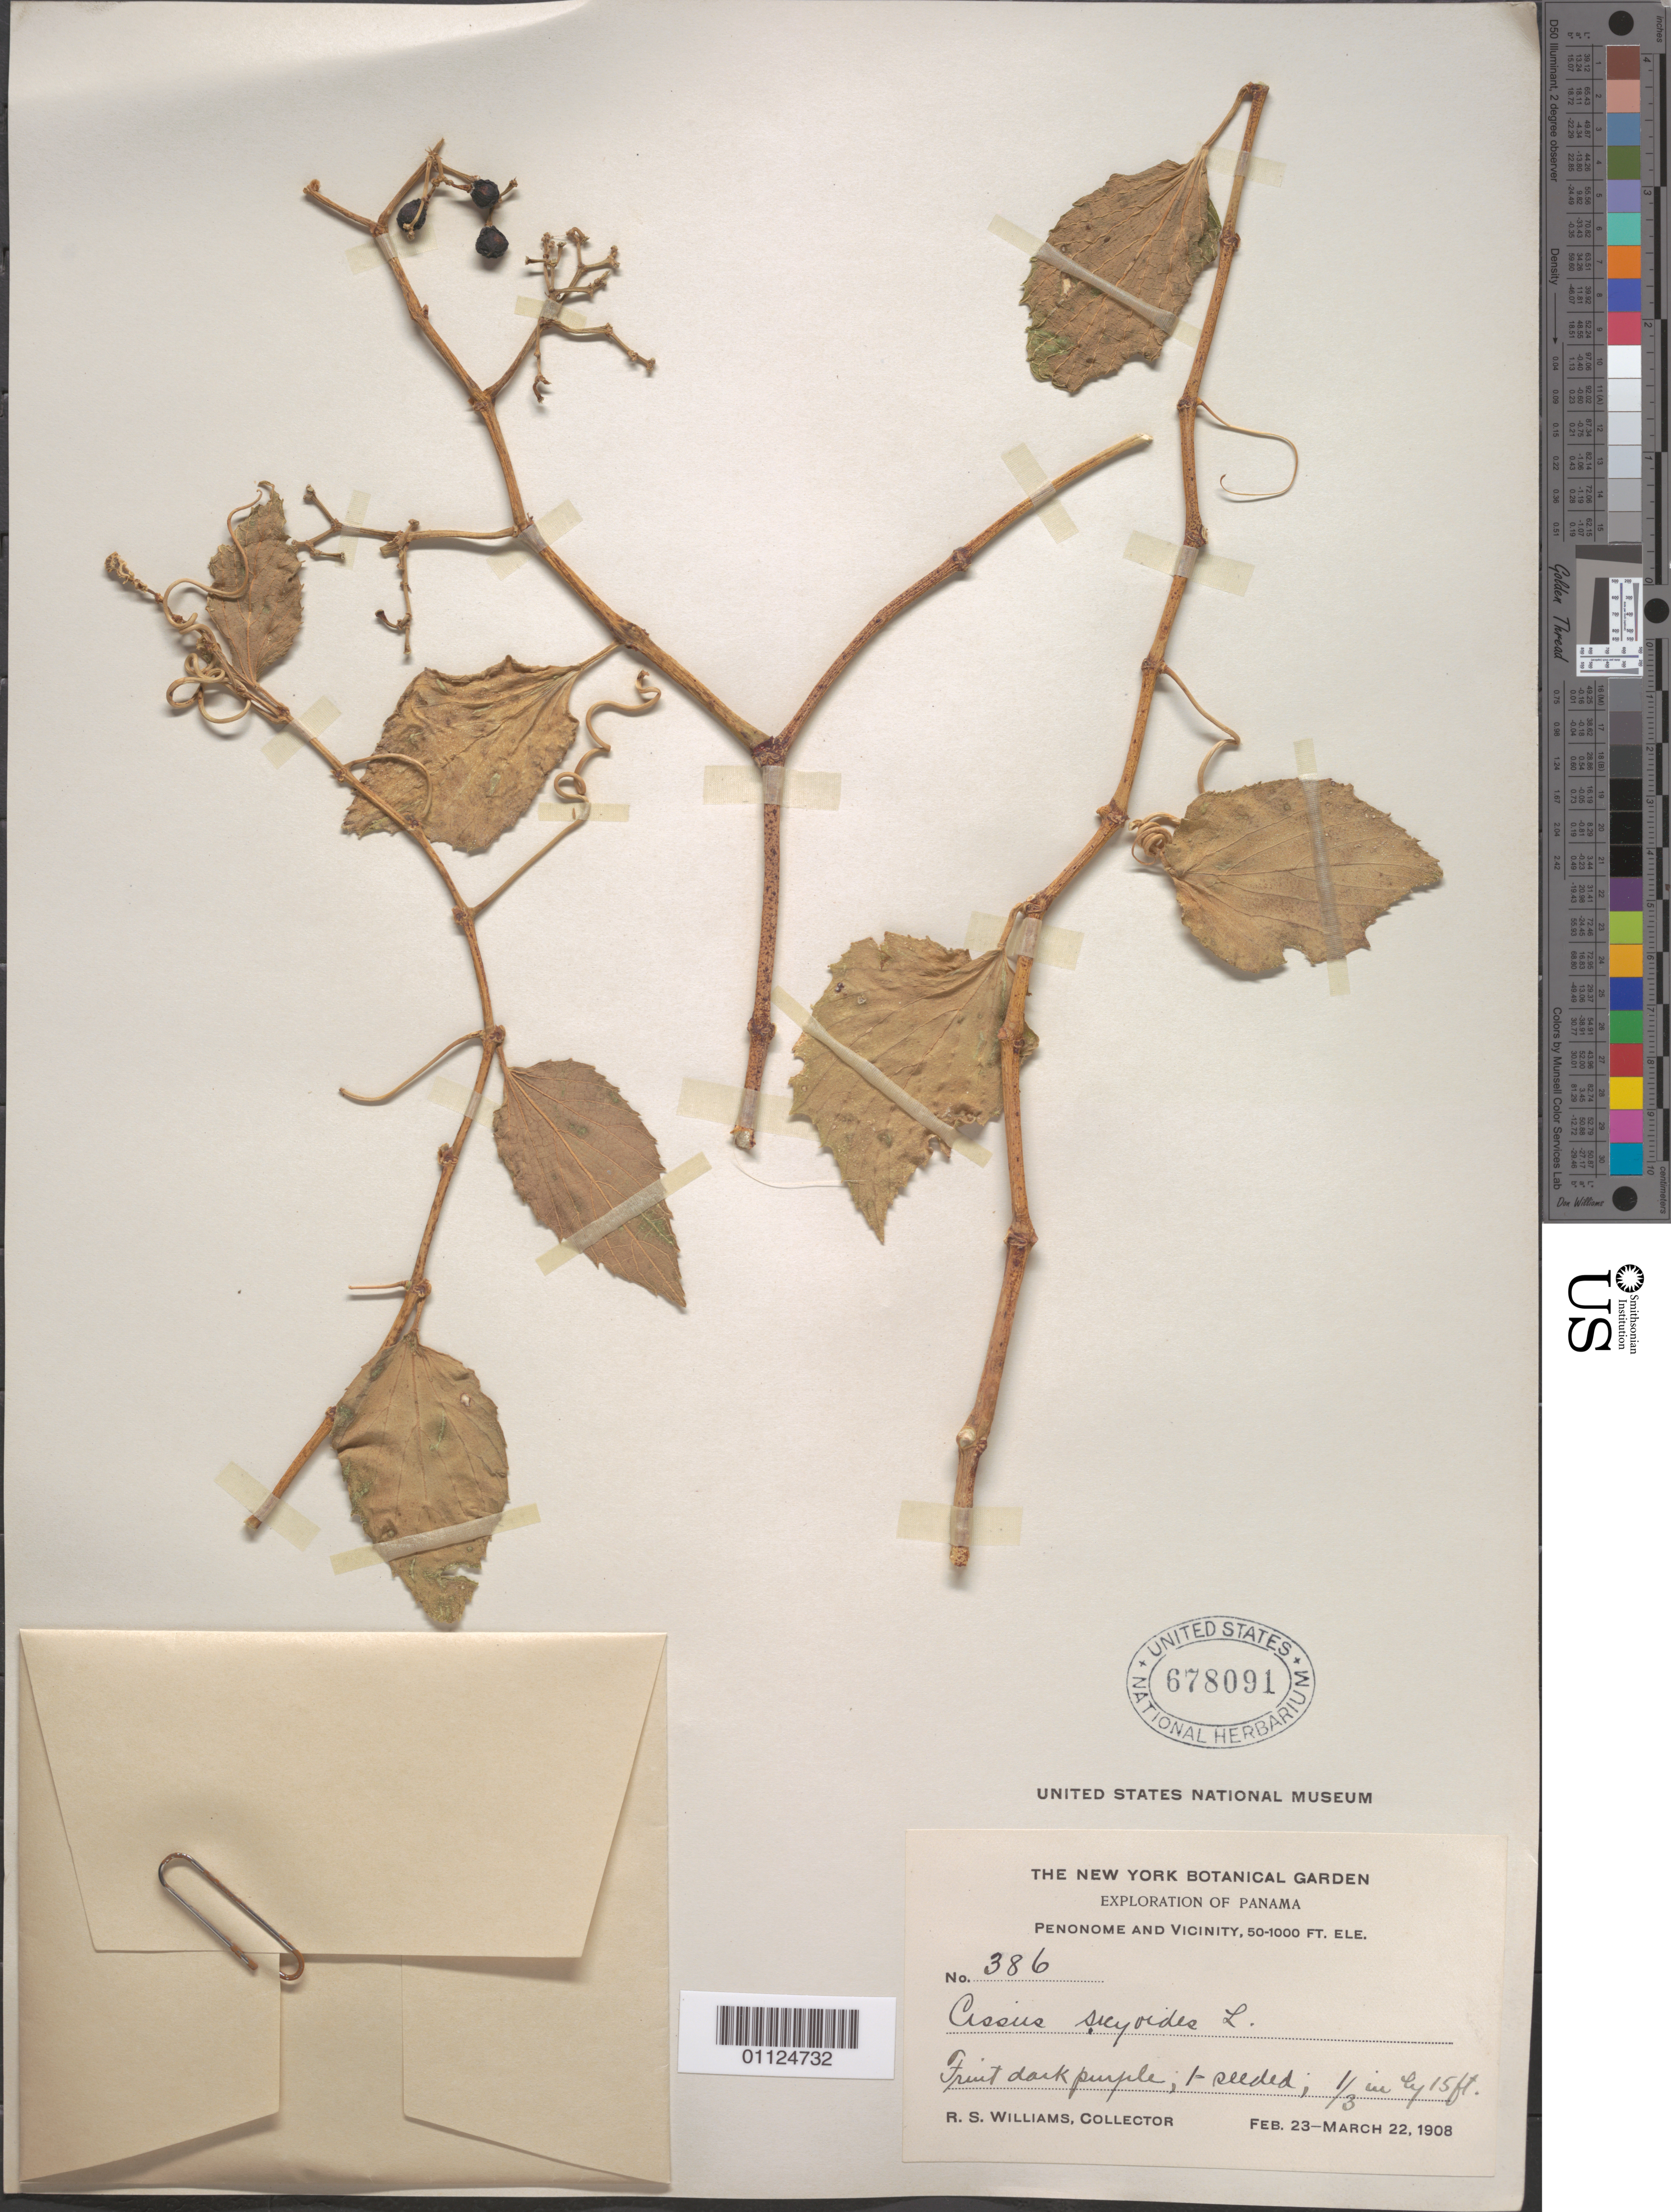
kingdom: Plantae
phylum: Tracheophyta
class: Magnoliopsida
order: Vitales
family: Vitaceae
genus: Cissus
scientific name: Cissus verticillata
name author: (L.) Nicolson & C.E. Jarvis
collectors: R. S. Williams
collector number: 386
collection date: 1908-02-23/1908-03-22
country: Panama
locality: Penonome and Vicinity.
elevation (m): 15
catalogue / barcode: US 678091